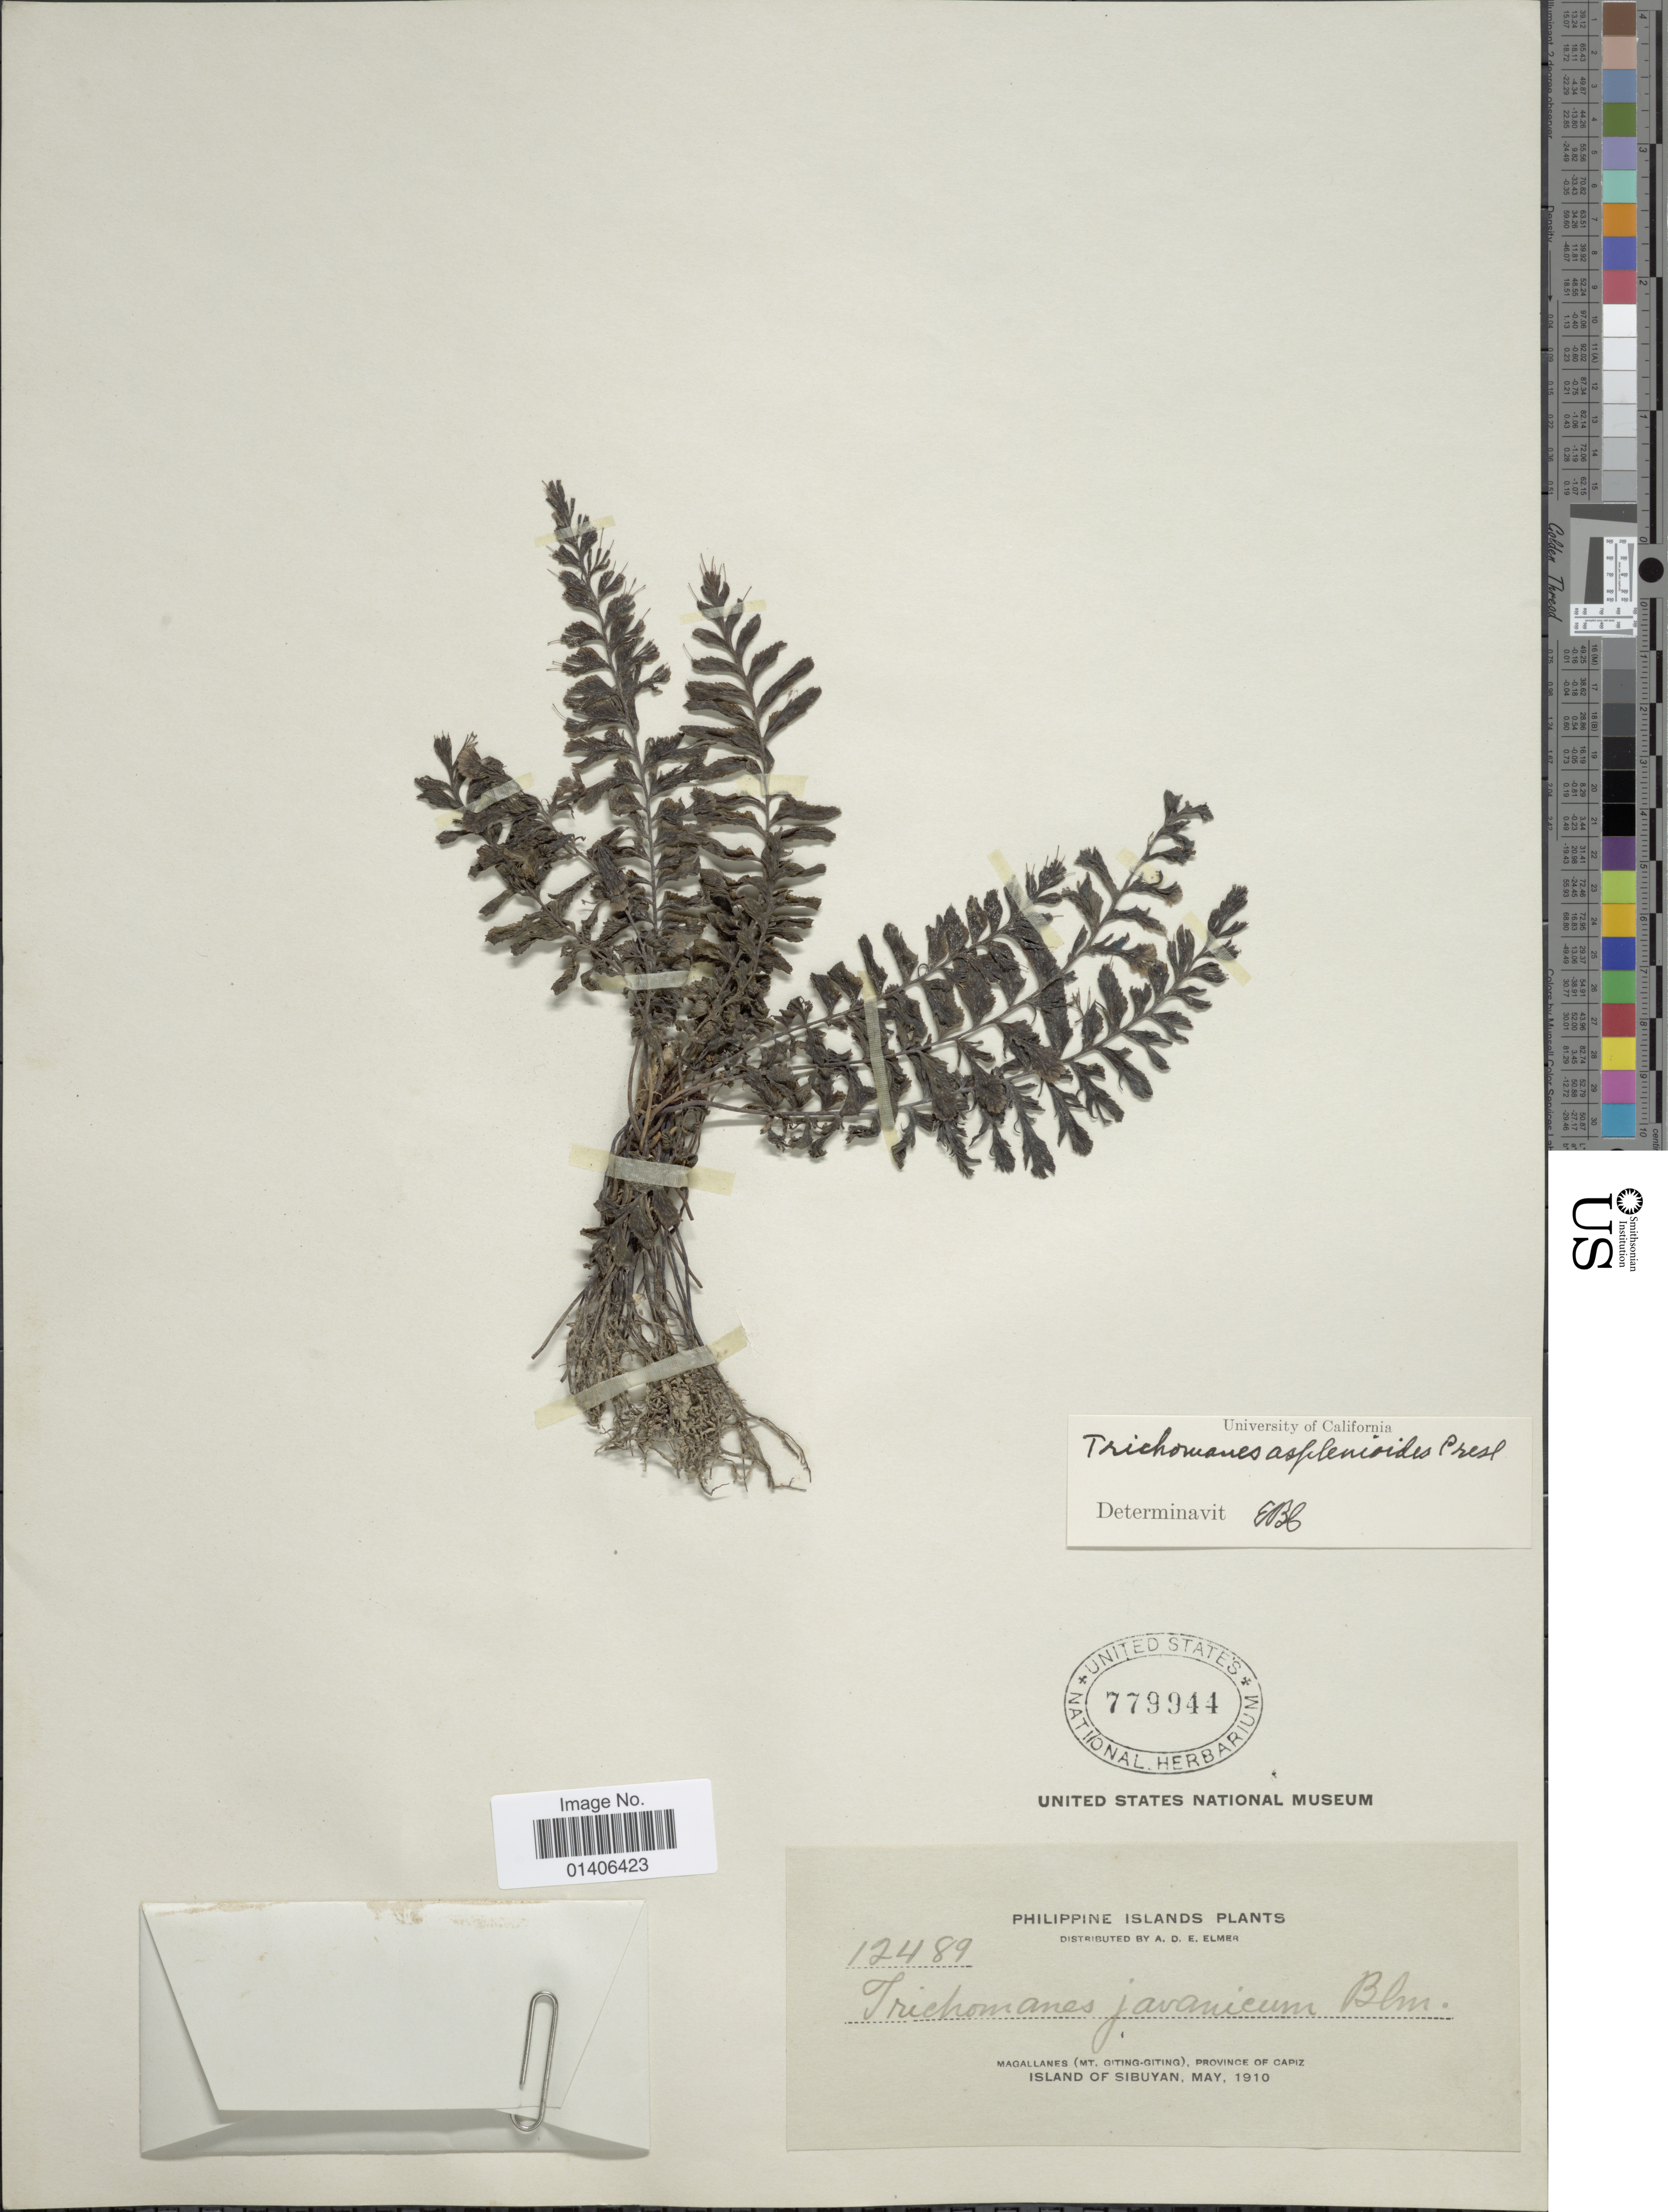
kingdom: Plantae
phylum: Tracheophyta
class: Polypodiopsida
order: Hymenophyllales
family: Hymenophyllaceae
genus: Cephalomanes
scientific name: Cephalomanes javanicum var. asplenoides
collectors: A. D. E. Elmer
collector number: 12489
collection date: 1910-05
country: Philippines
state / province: Western Visayas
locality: Magallanes (Mt. Giting-Giting), Province of Capiz, Island of Sibuyan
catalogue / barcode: US 779944